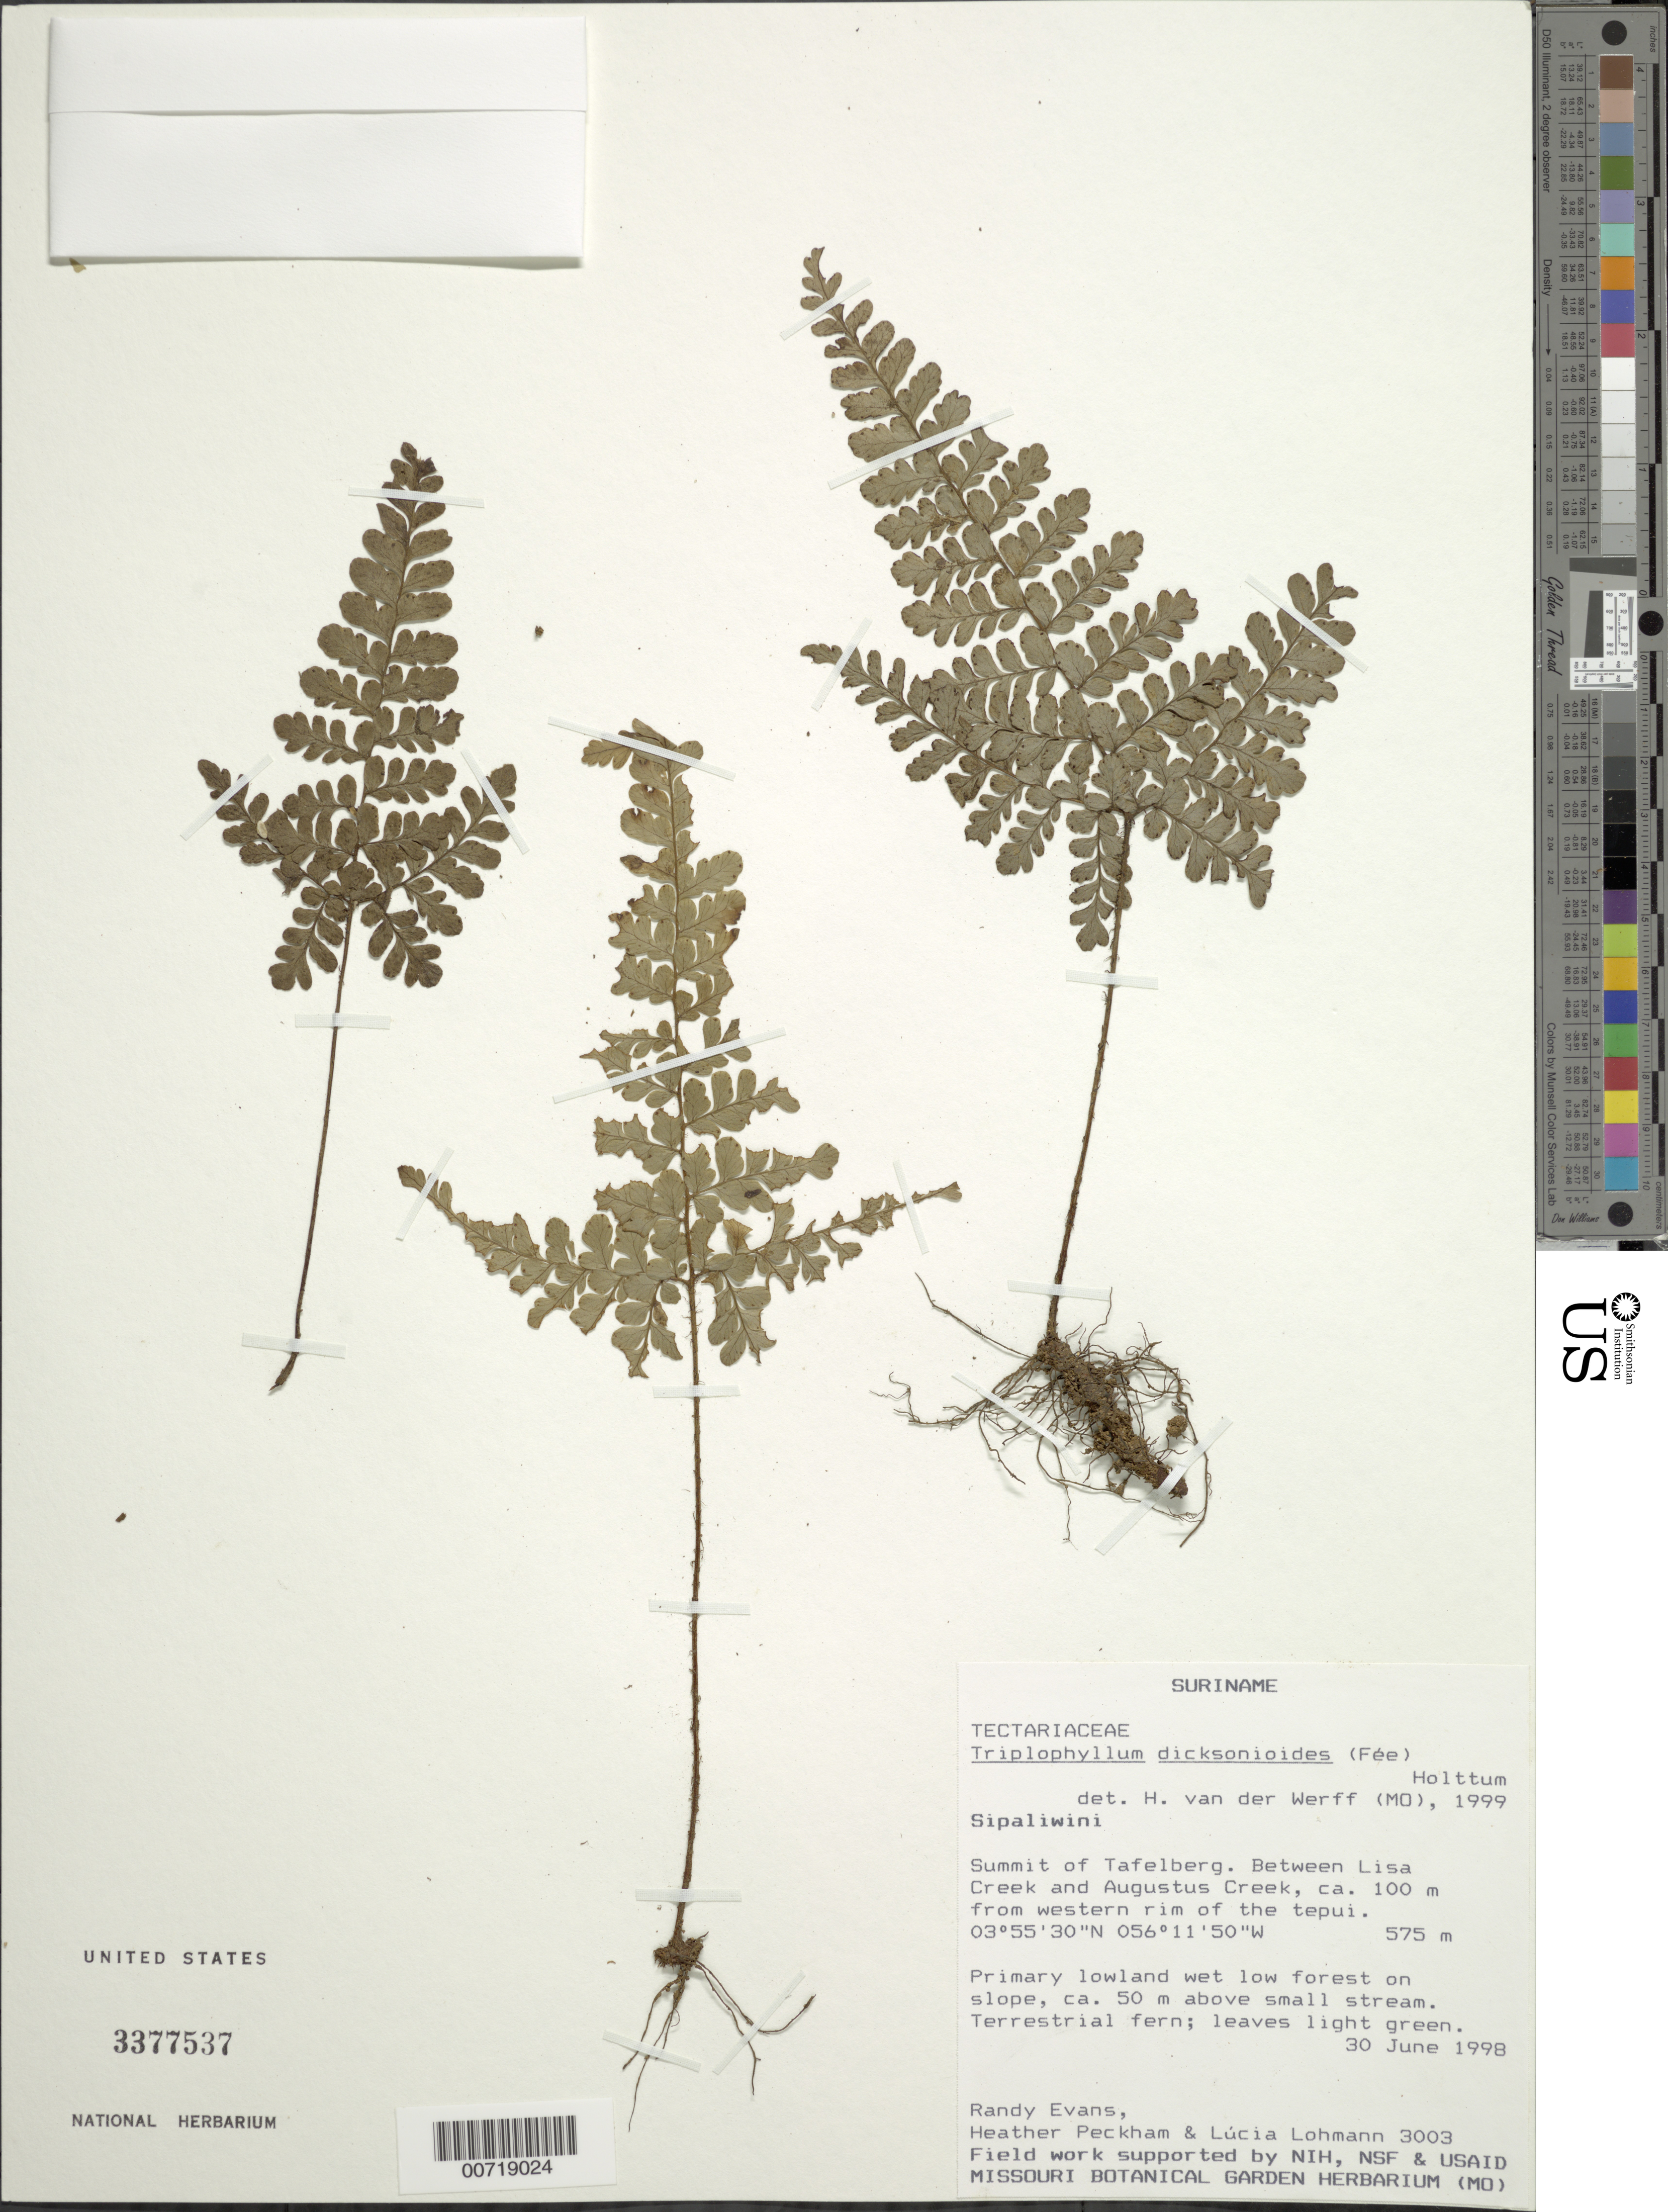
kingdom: Plantae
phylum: Tracheophyta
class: Polypodiopsida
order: Polypodiales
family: Tectariaceae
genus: Triplophyllum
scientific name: Triplophyllum funestum var. funestum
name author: (Kunze) Holttum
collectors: R. Evans, H. Peckham & L. Lohmann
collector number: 3003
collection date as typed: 30-Jun-98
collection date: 1998-06-30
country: Suriname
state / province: Sipaliwini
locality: Tafelberg (Table Mountain), summit, betw. Lisa Creek and Augustus Creek, 100 m from W rim of tepuí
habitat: Primary lowland wet low forest on slope, 50 m above small stream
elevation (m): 575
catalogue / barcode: US 3377537